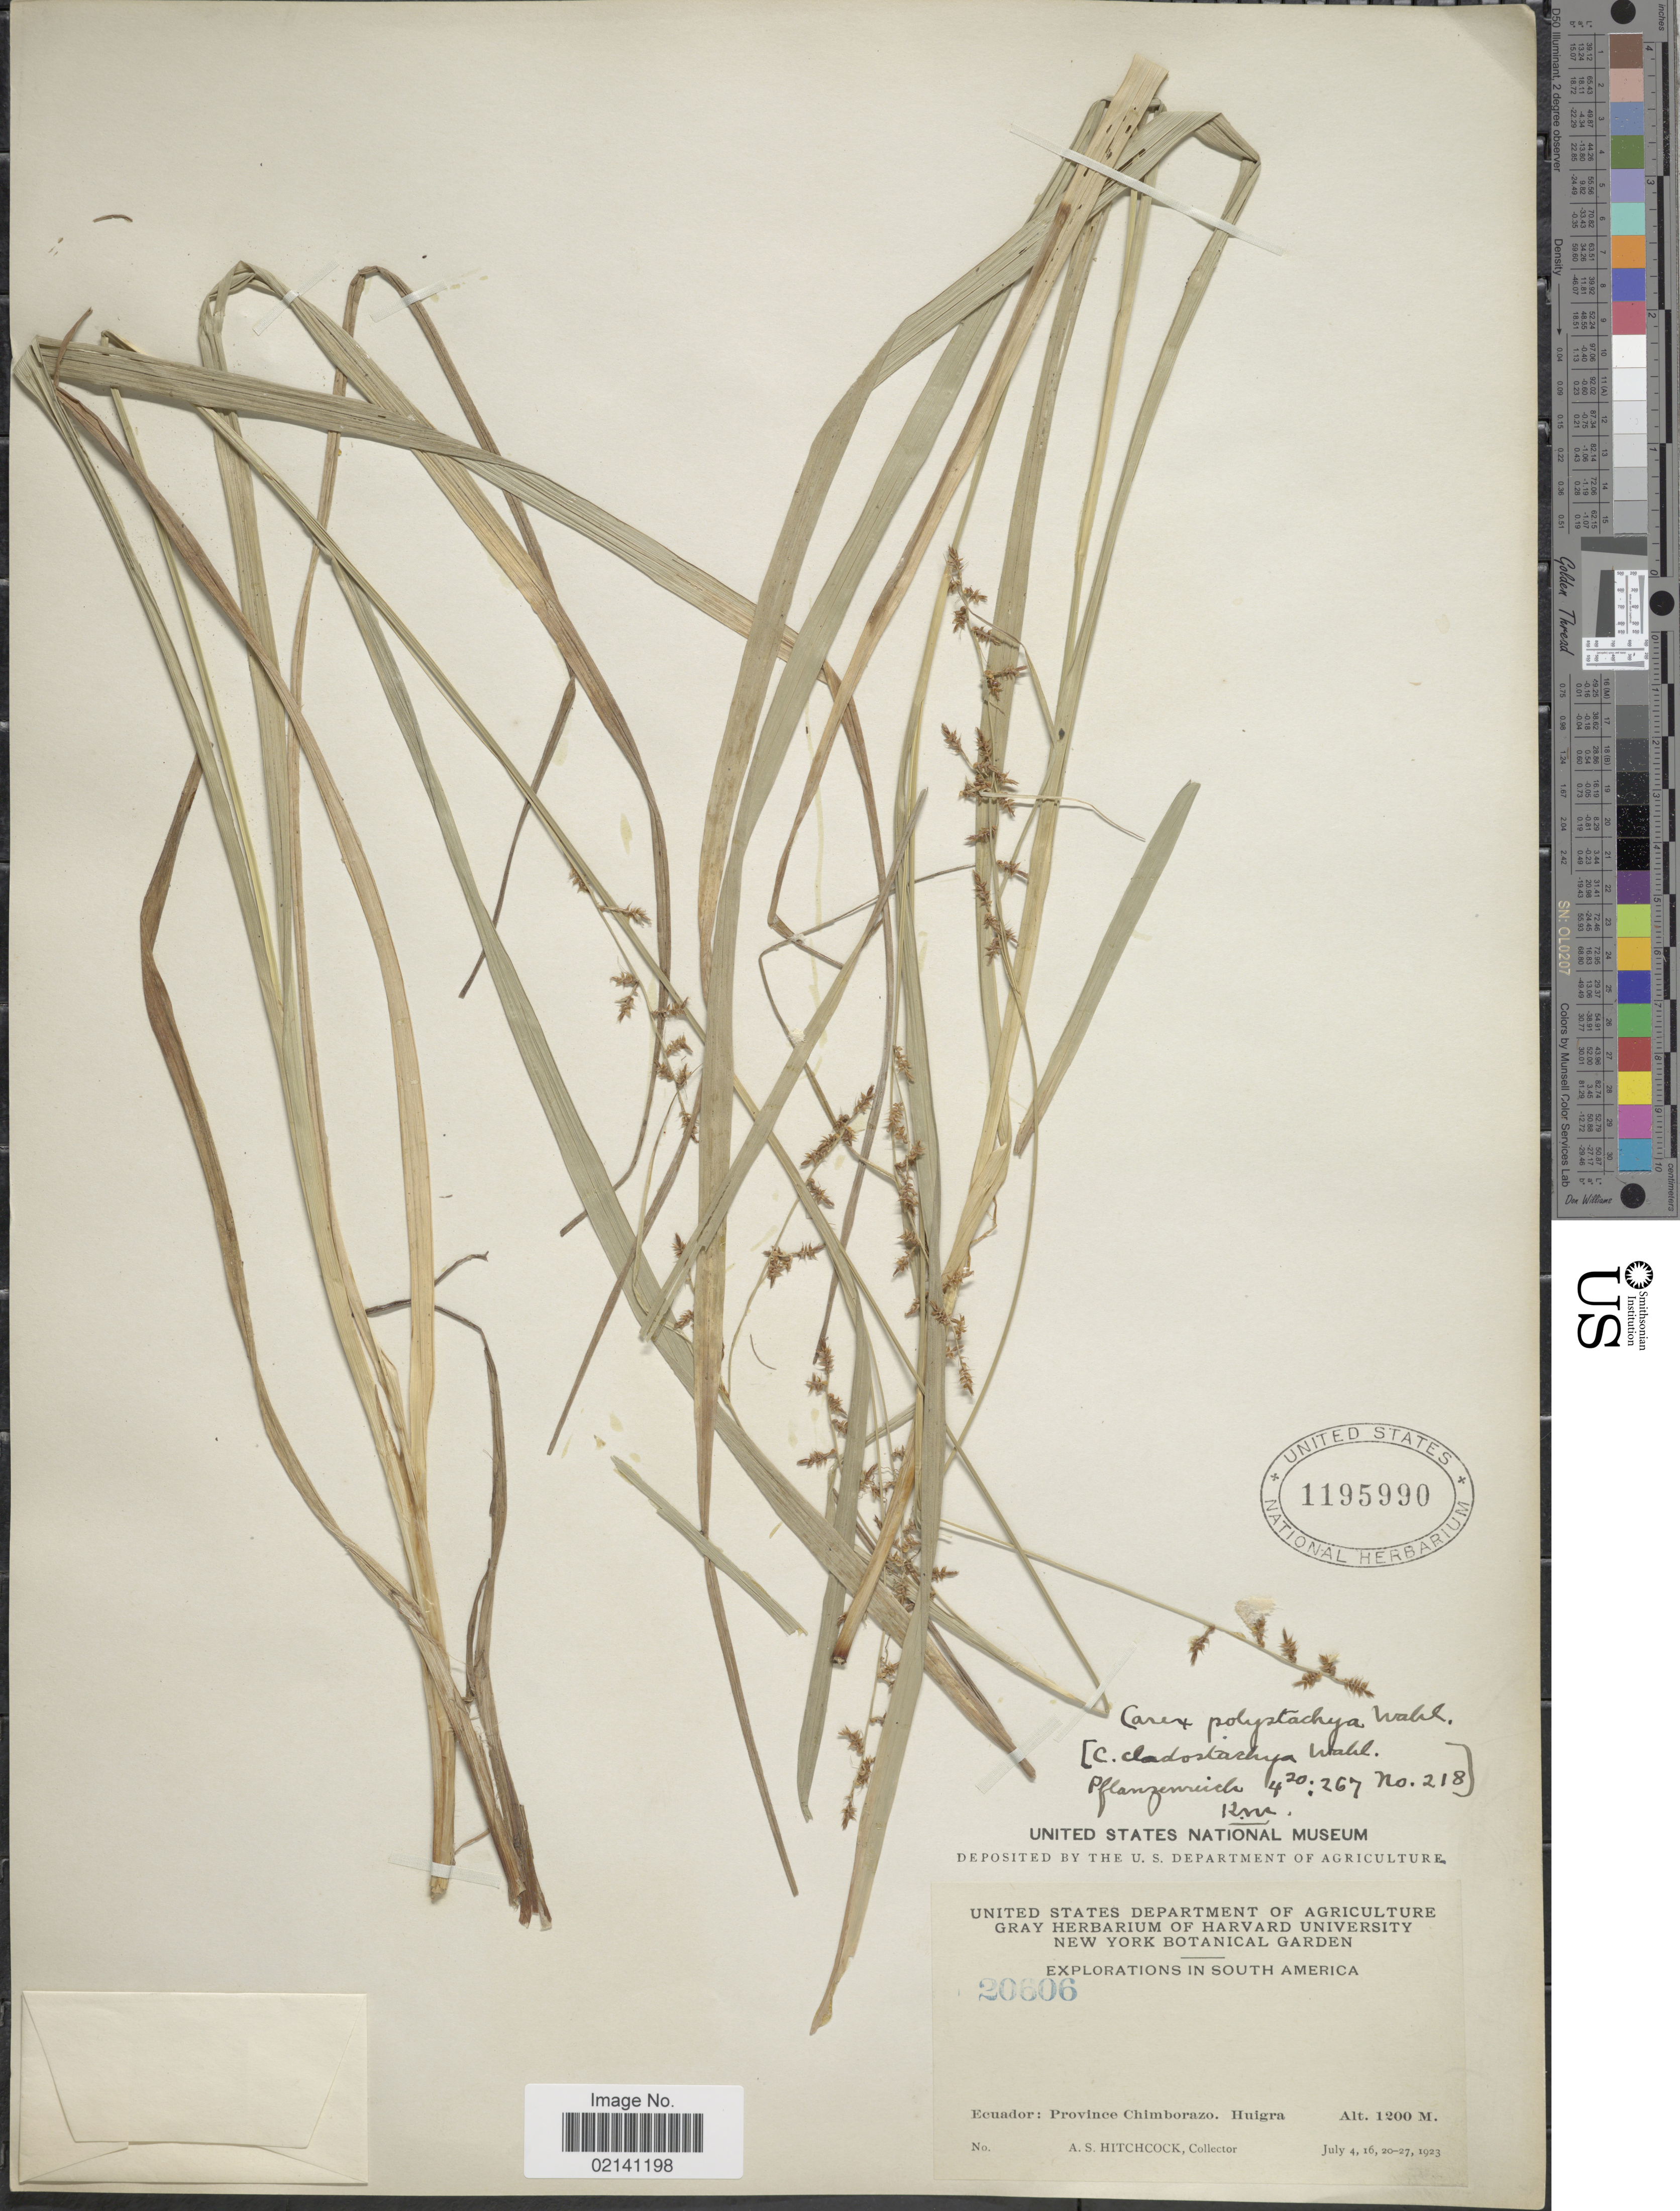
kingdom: Plantae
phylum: Tracheophyta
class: Liliopsida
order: Poales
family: Cyperaceae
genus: Carex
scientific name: Carex polystachya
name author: Sw. ex Wahlenb.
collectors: A. S. Hitchcock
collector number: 20606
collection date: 1923-07-04/1923-07-27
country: Ecuador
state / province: Chimborazo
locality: Huigra.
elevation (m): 1200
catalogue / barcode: US 1195990